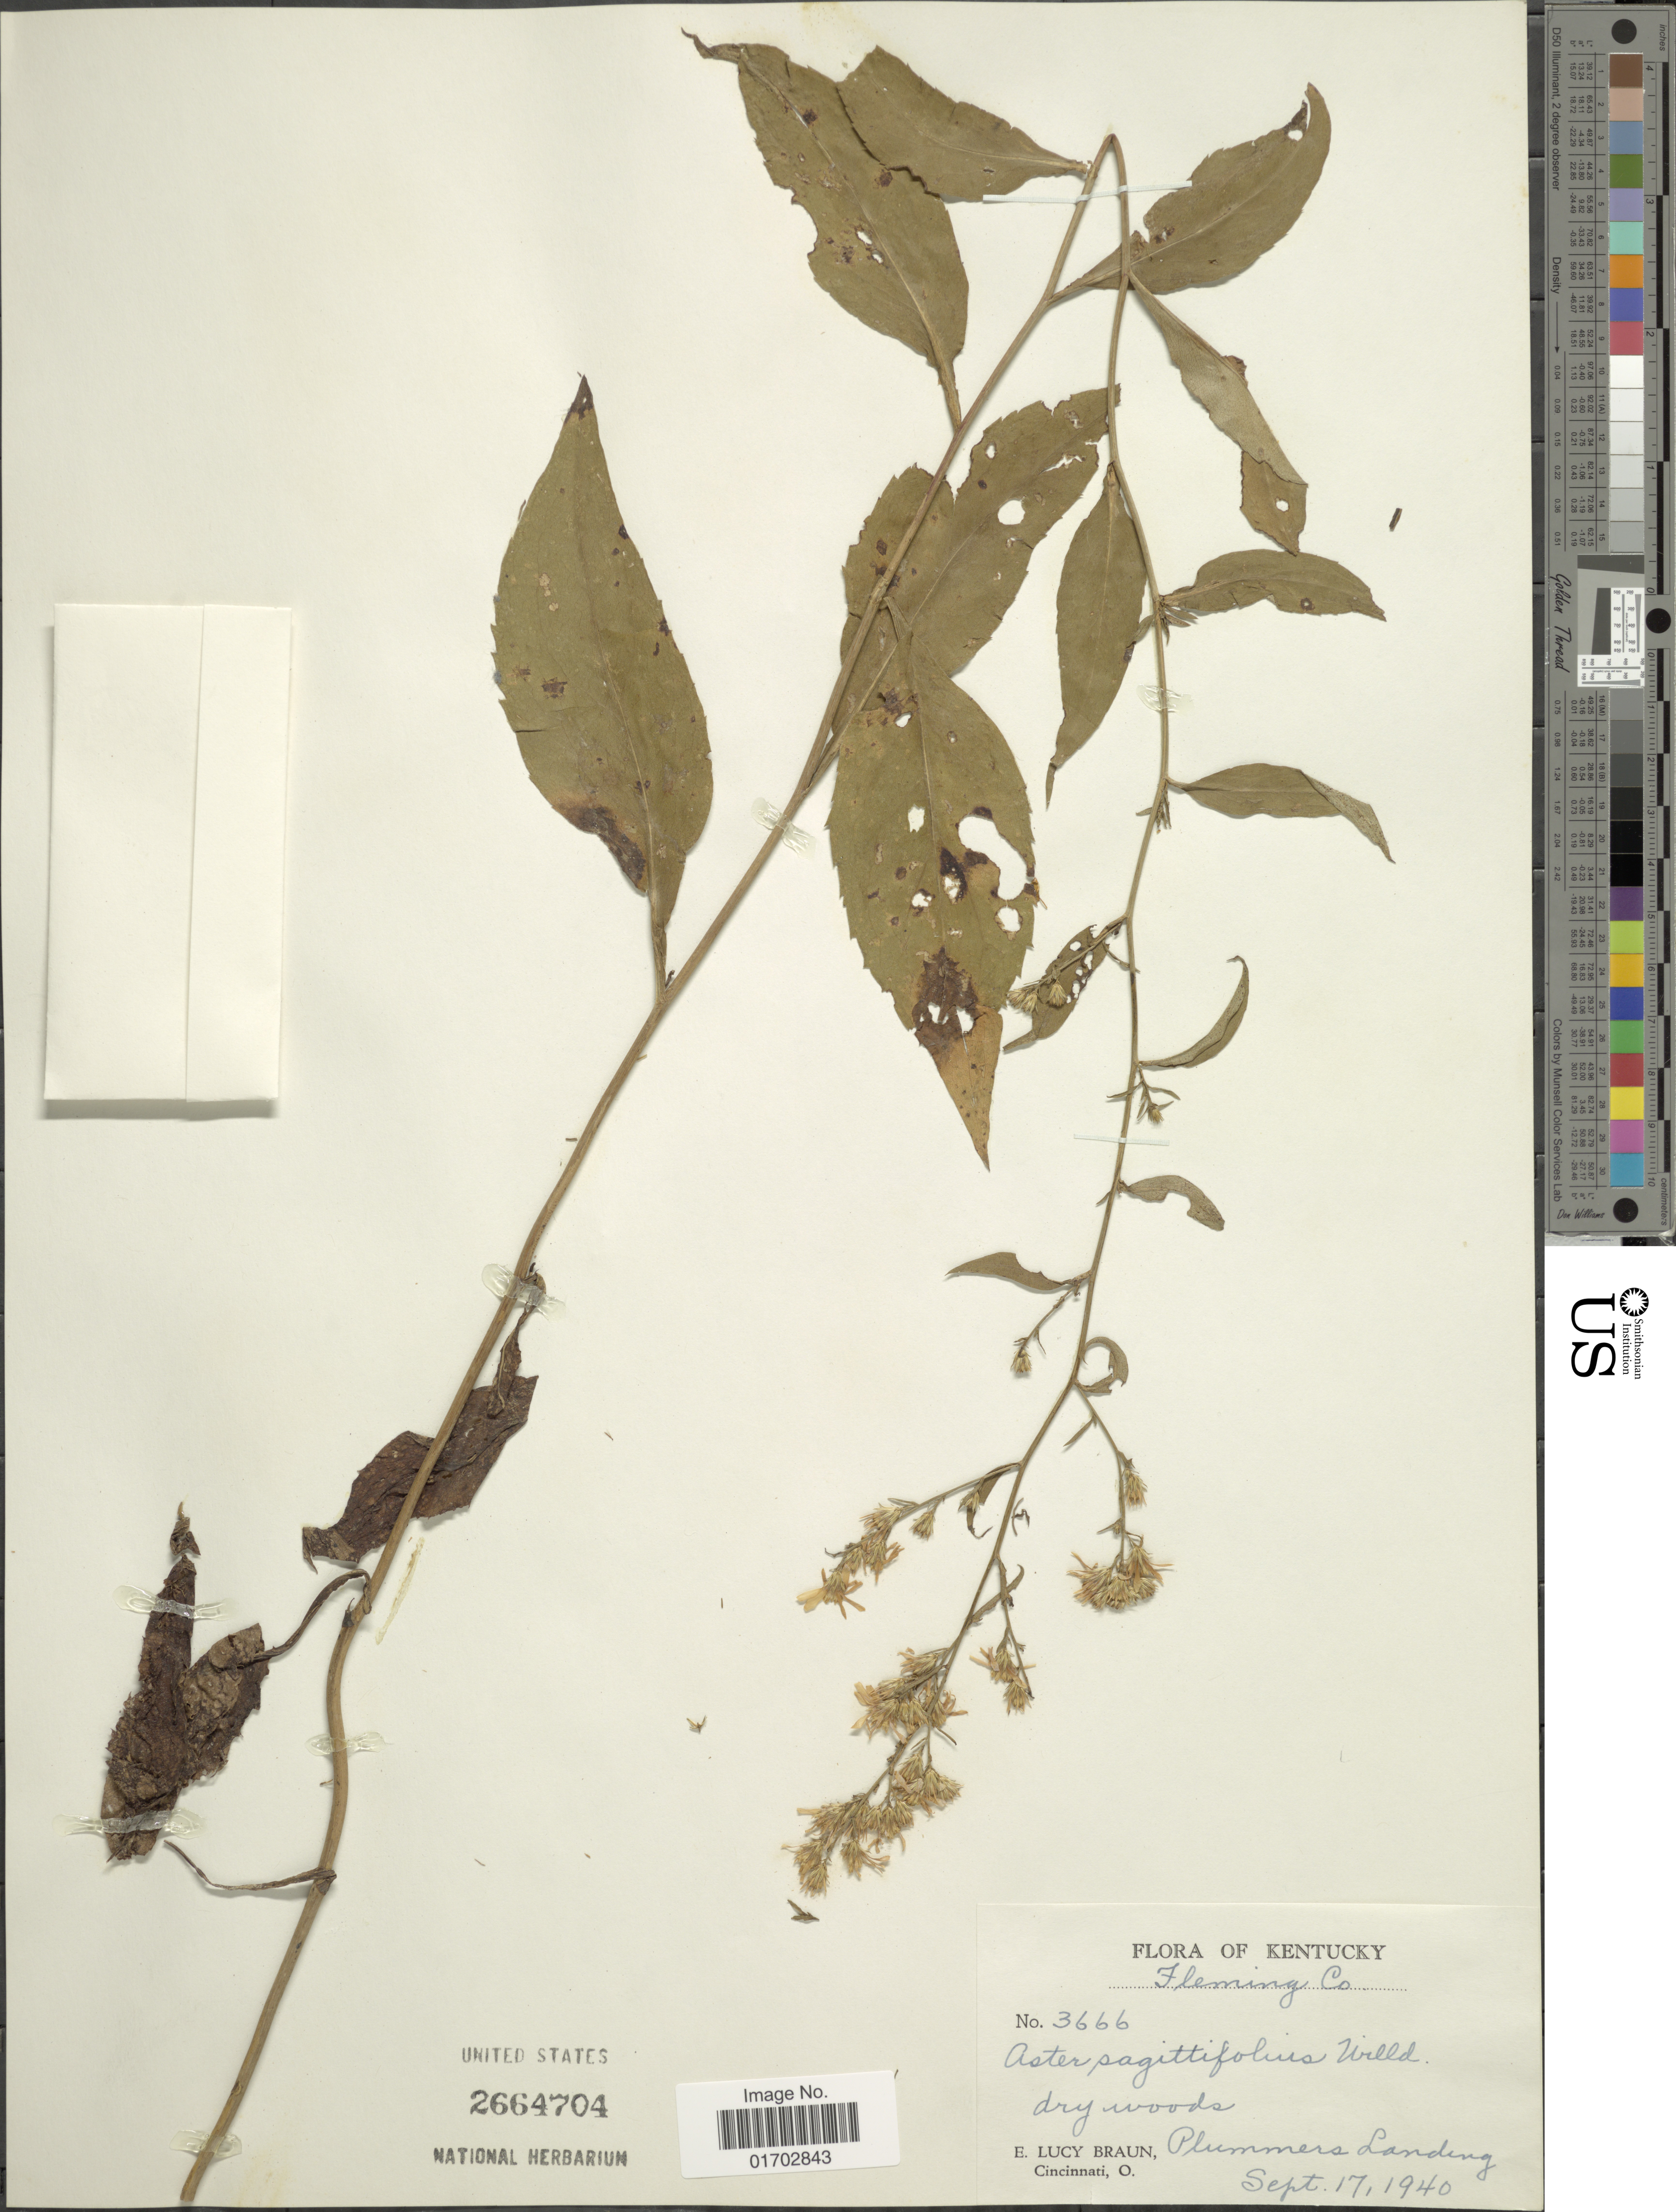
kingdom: Plantae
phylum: Tracheophyta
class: Magnoliopsida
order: Asterales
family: Asteraceae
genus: Symphyotrichum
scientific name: Symphyotrichum sagittifolium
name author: (Wedem. ex Willd.) G.L. Nesom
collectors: E. L. Braun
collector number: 3666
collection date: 1940-09-17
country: United States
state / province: Kentucky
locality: Fleming Co., plummers Landing.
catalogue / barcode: US 2664704